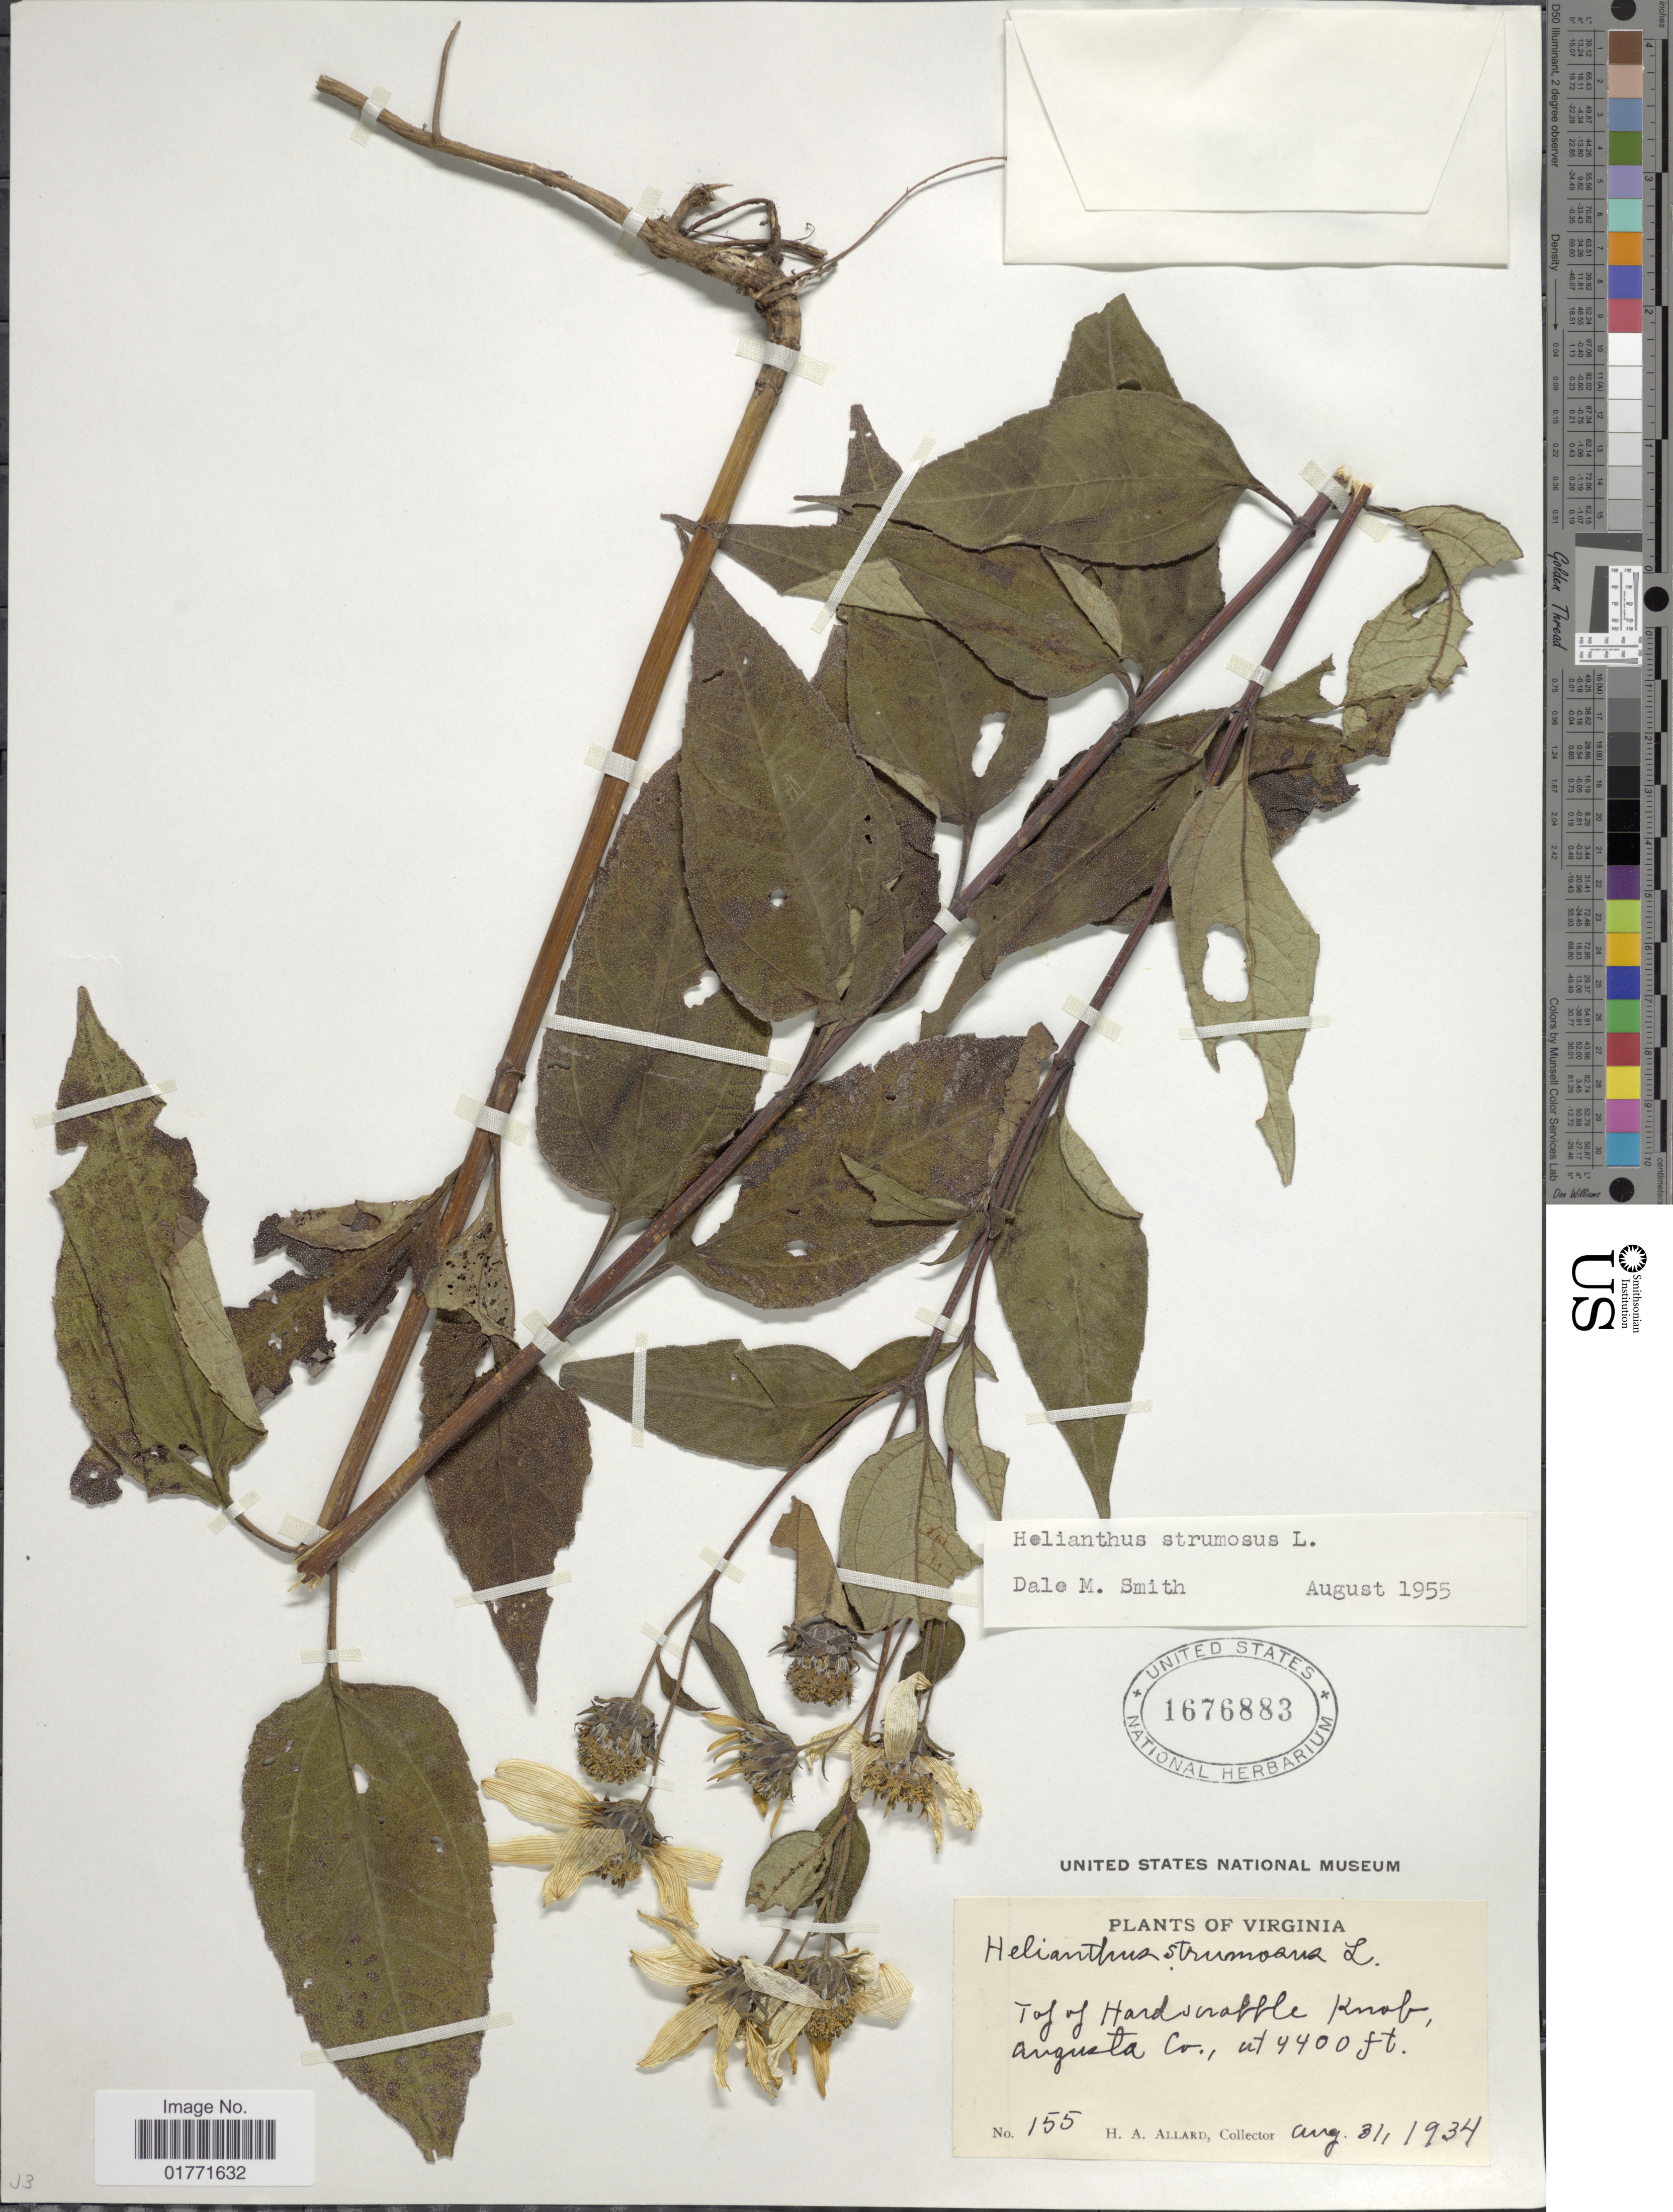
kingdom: Plantae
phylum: Tracheophyta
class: Magnoliopsida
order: Asterales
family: Asteraceae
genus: Helianthus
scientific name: Helianthus strumosus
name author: L.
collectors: H. A. Allard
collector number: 155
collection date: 1934-08-31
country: United States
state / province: Virginia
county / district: Augusta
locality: Top of Hardcraffle Knob Augusta Co.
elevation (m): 1341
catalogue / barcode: US 1676883